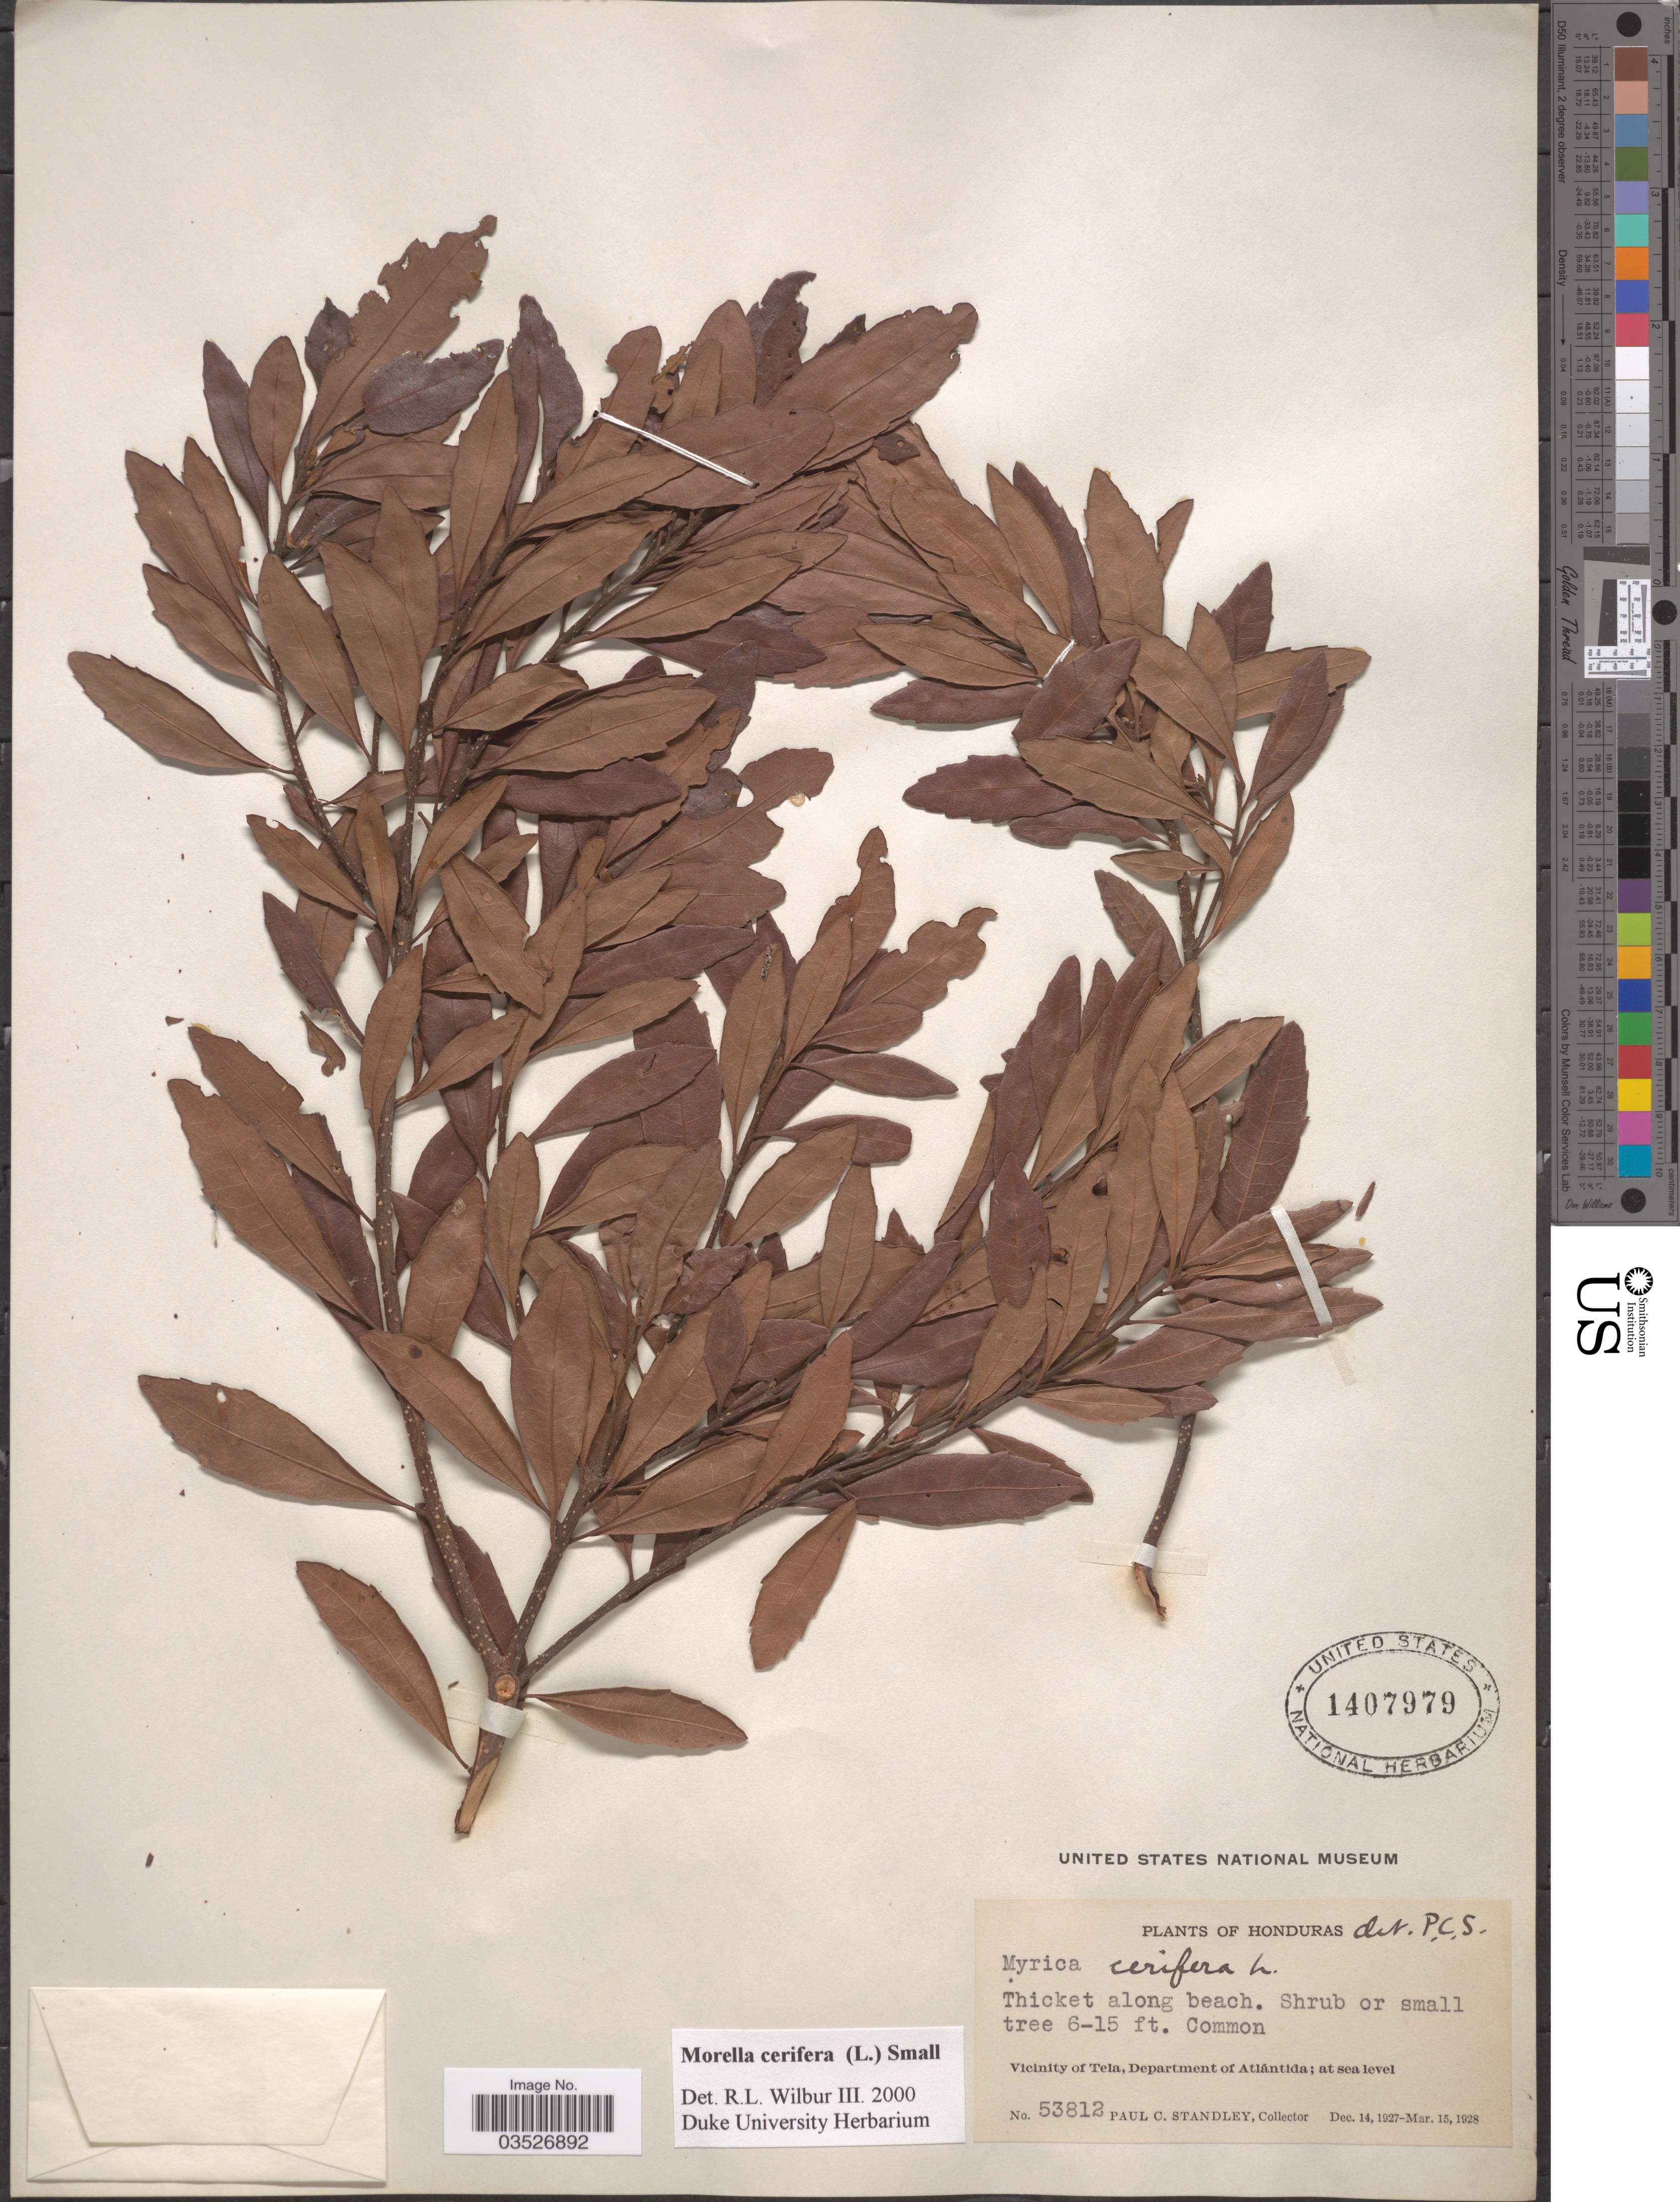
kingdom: Plantae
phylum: Tracheophyta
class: Magnoliopsida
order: Fagales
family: Myricaceae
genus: Morella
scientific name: Morella cerifera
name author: (L.) Small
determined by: Wilbur, R. L.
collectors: P. C. Standley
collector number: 53812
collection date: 1927-12-14/1928-03-15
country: Honduras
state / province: Atlántida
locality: Thicket along beach. Vicinity of Tela, Department of Atlántida.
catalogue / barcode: US 1407979